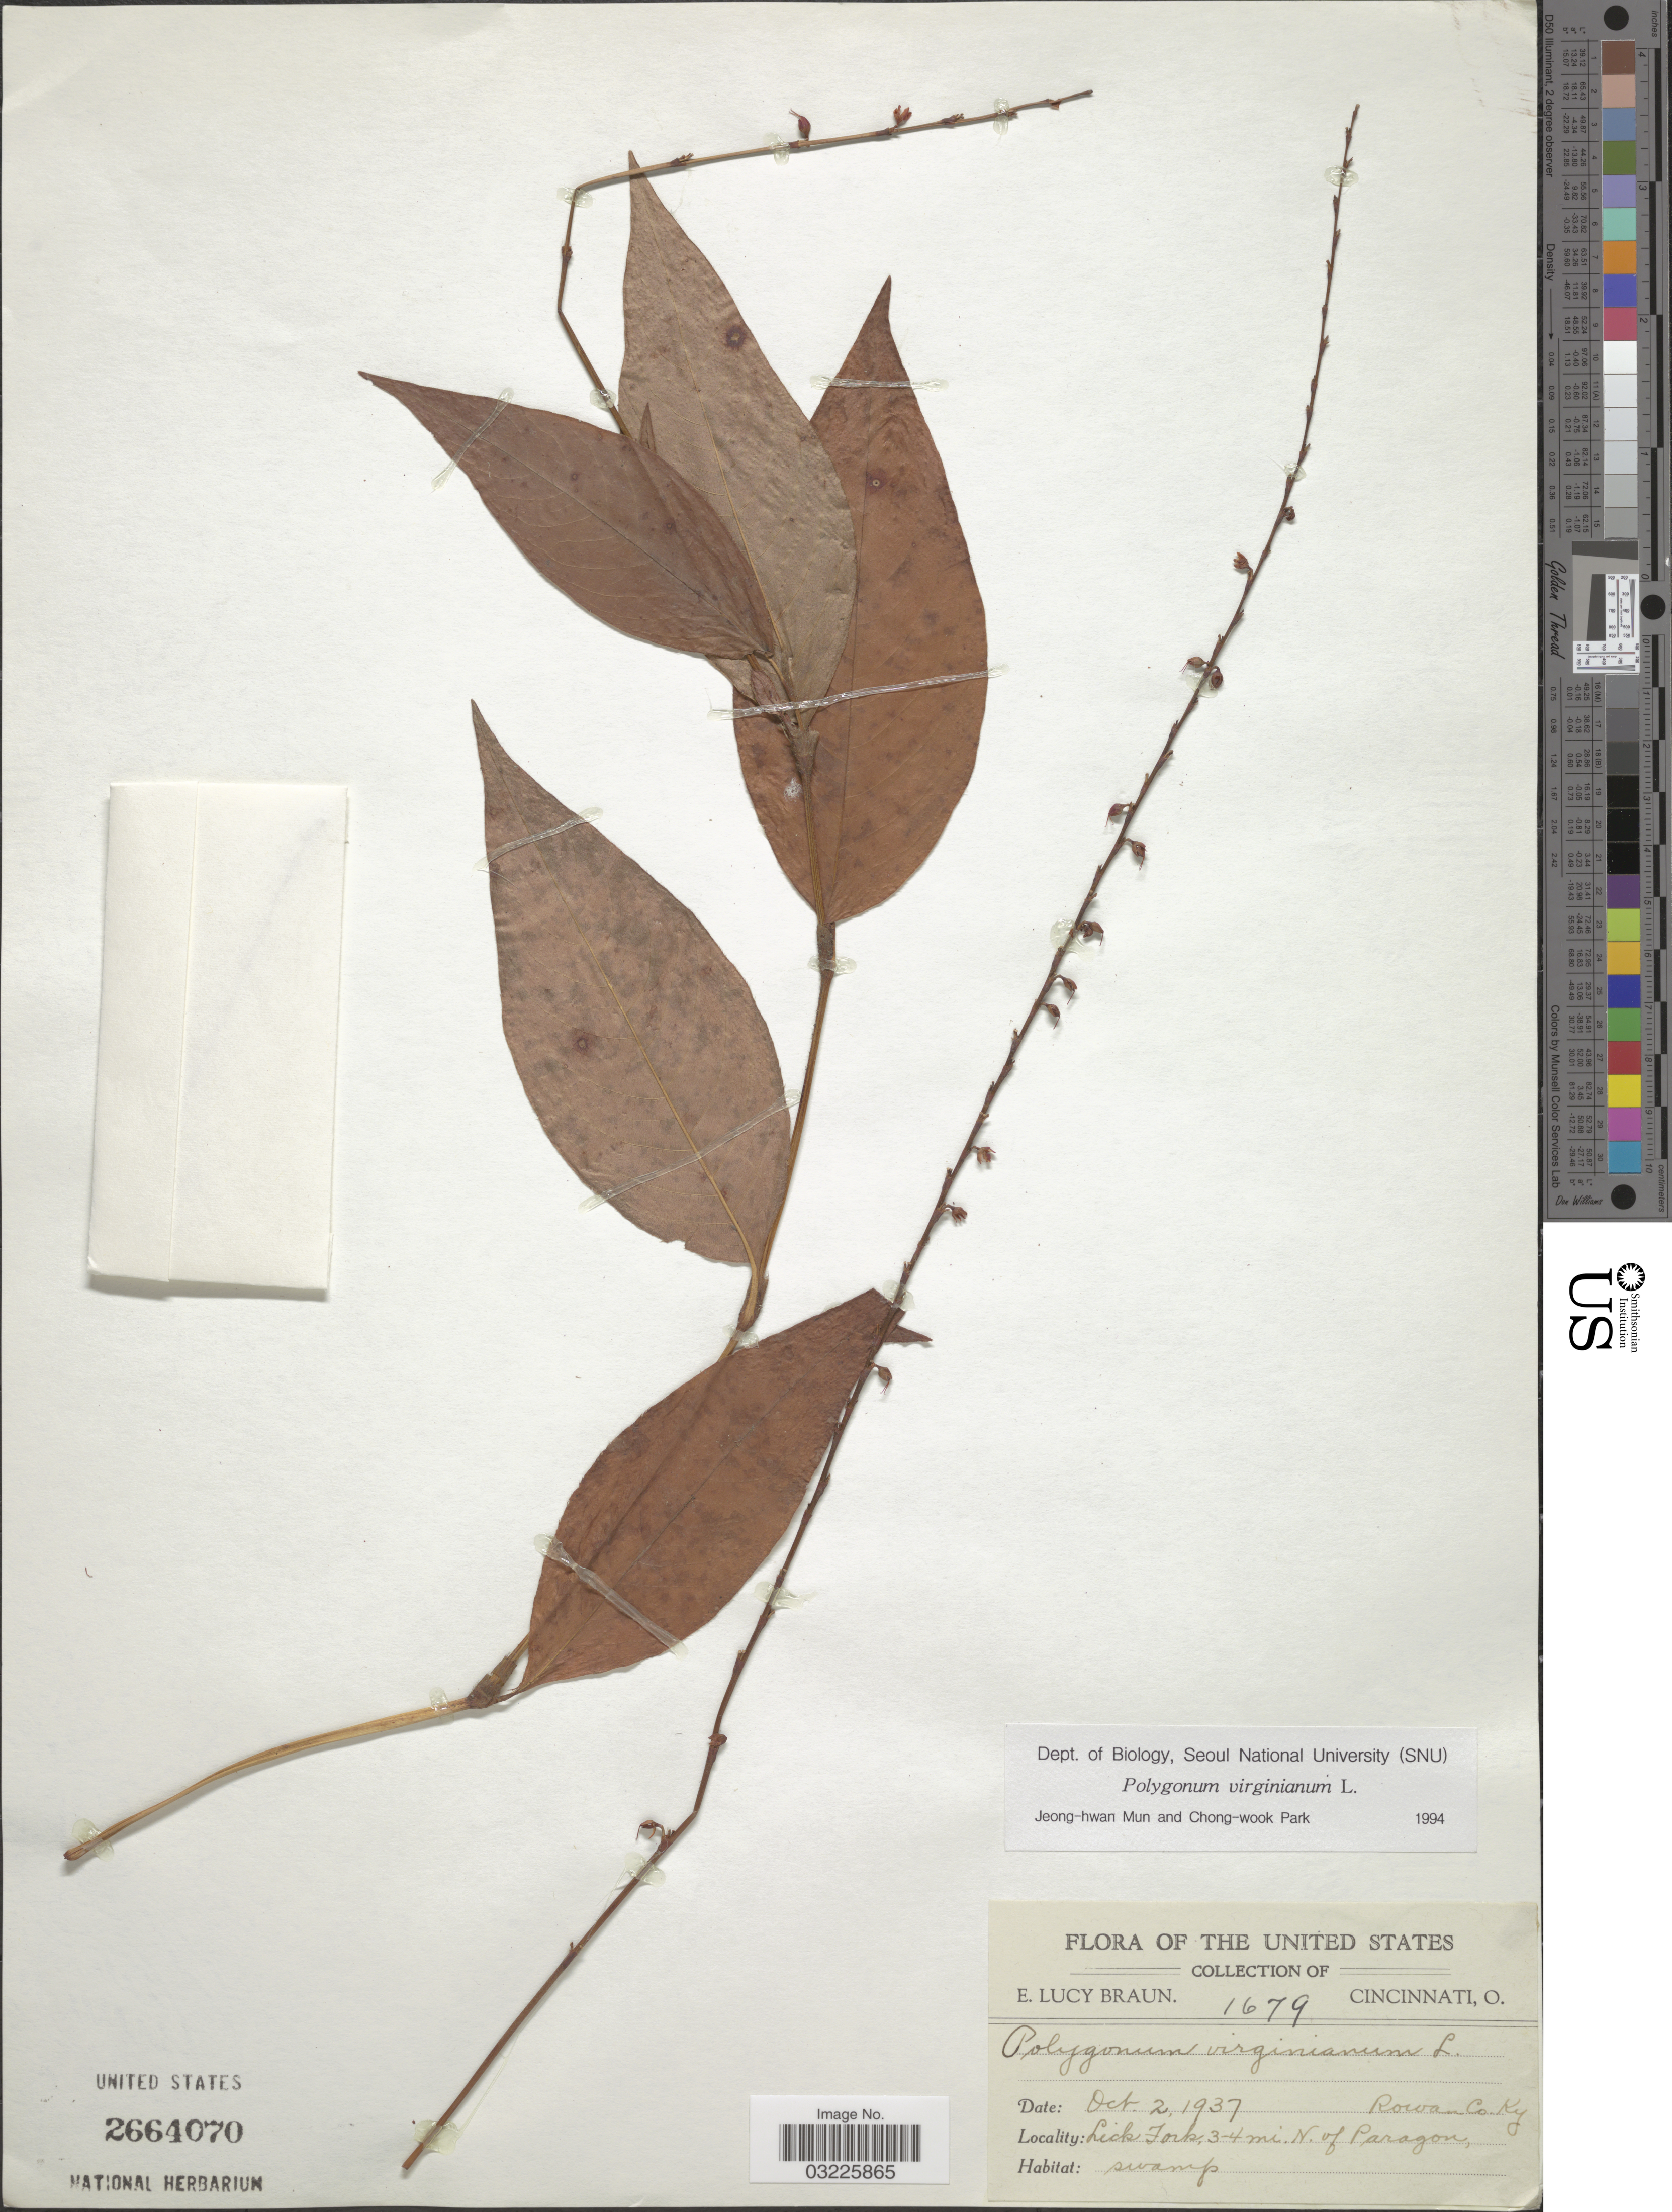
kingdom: Plantae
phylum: Tracheophyta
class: Magnoliopsida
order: Caryophyllales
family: Polygonaceae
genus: Persicaria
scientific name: Persicaria virginiana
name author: (L.) Gaertn.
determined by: Atha, D. E.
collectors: E. L. Braun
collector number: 1679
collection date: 1937-10-02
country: United States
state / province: Kentucky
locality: Rowan Co. Lick Forks, 3-4 mi. N. of Paragon.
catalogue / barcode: US 2664070